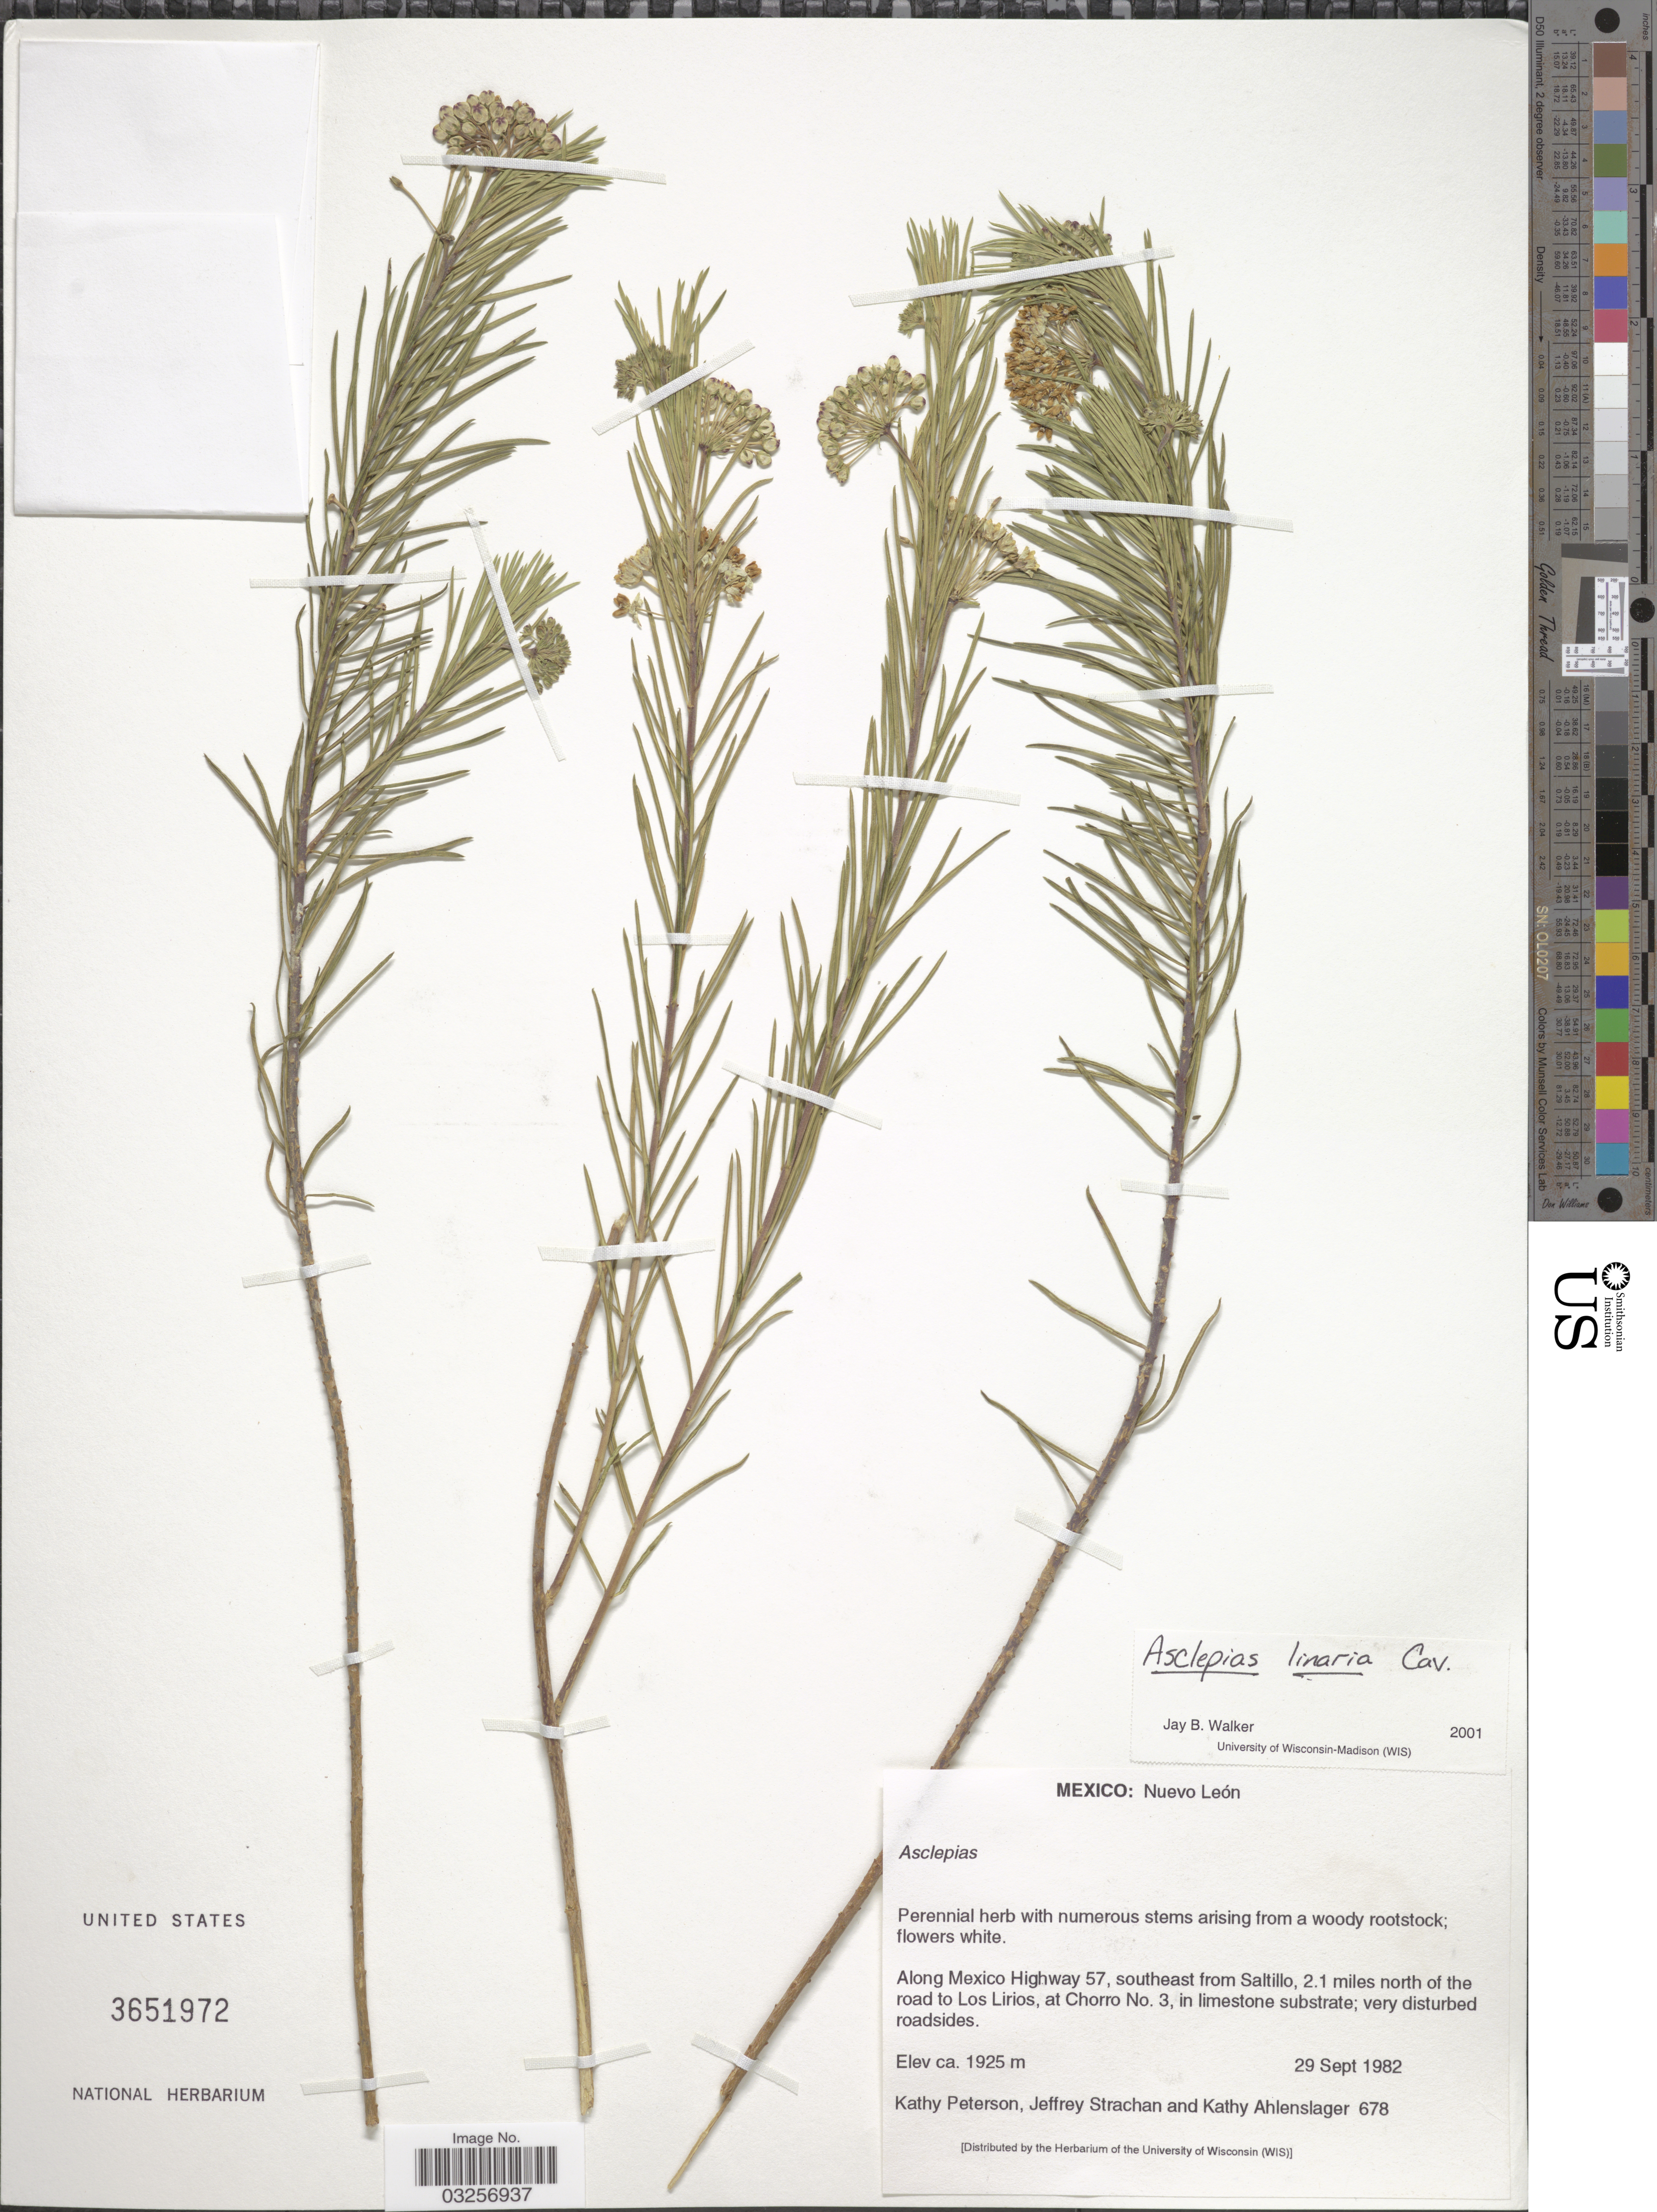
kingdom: Plantae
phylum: Tracheophyta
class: Magnoliopsida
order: Gentianales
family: Apocynaceae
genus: Asclepias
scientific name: Asclepias linaria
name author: Cav.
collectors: K. Peterson, J. Strachan & K. Ahlenslager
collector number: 678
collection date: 1982-09-29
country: Mexico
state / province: Nuevo León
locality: Along Mexico Highway 57, southeast from Saltillo, 2.1 miles north of the road to Los Lirios, at Chorro No.3, in limestone substrate; very disturbed roadsides.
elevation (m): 1925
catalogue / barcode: US 3651972